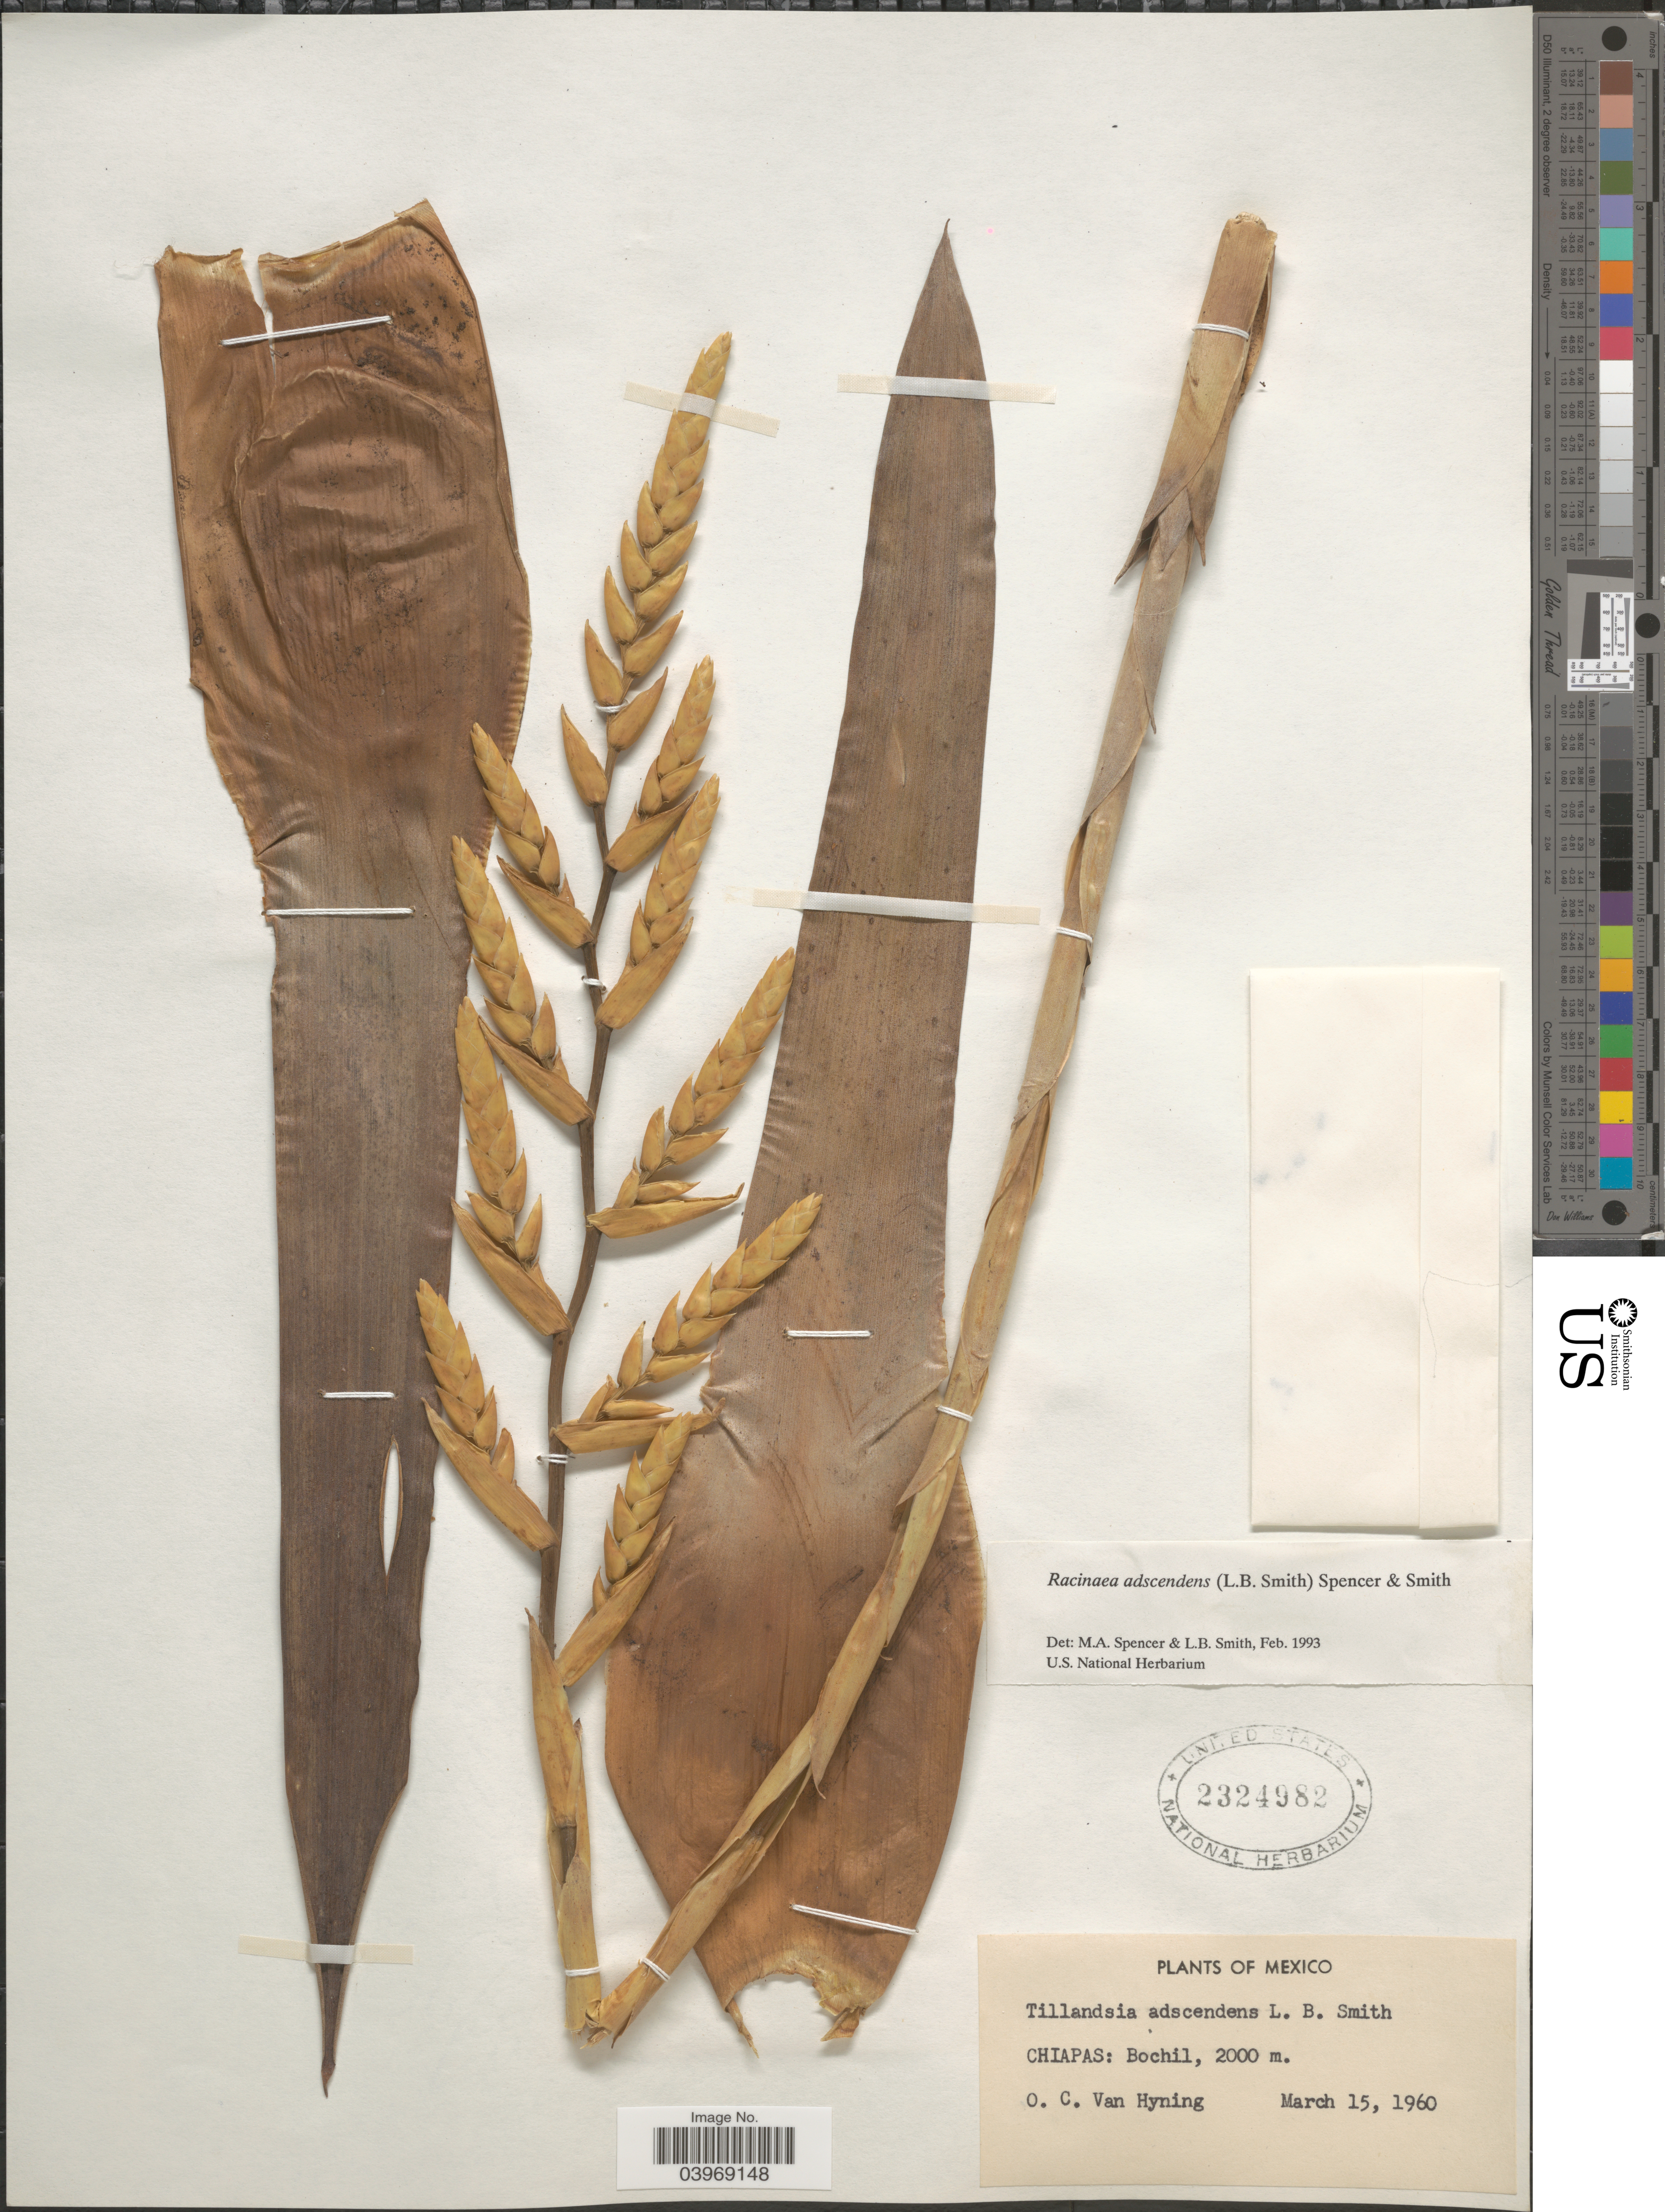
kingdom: Plantae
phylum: Tracheophyta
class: Liliopsida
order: Poales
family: Bromeliaceae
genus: Racinaea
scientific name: Racinaea adscendens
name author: (L.B. Sm.) M.A. Spencer & L.B. Sm.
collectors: O. Van Hyning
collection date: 1960-03-15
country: Mexico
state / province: Chiapas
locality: Bochil.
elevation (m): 2000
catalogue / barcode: US 2324982